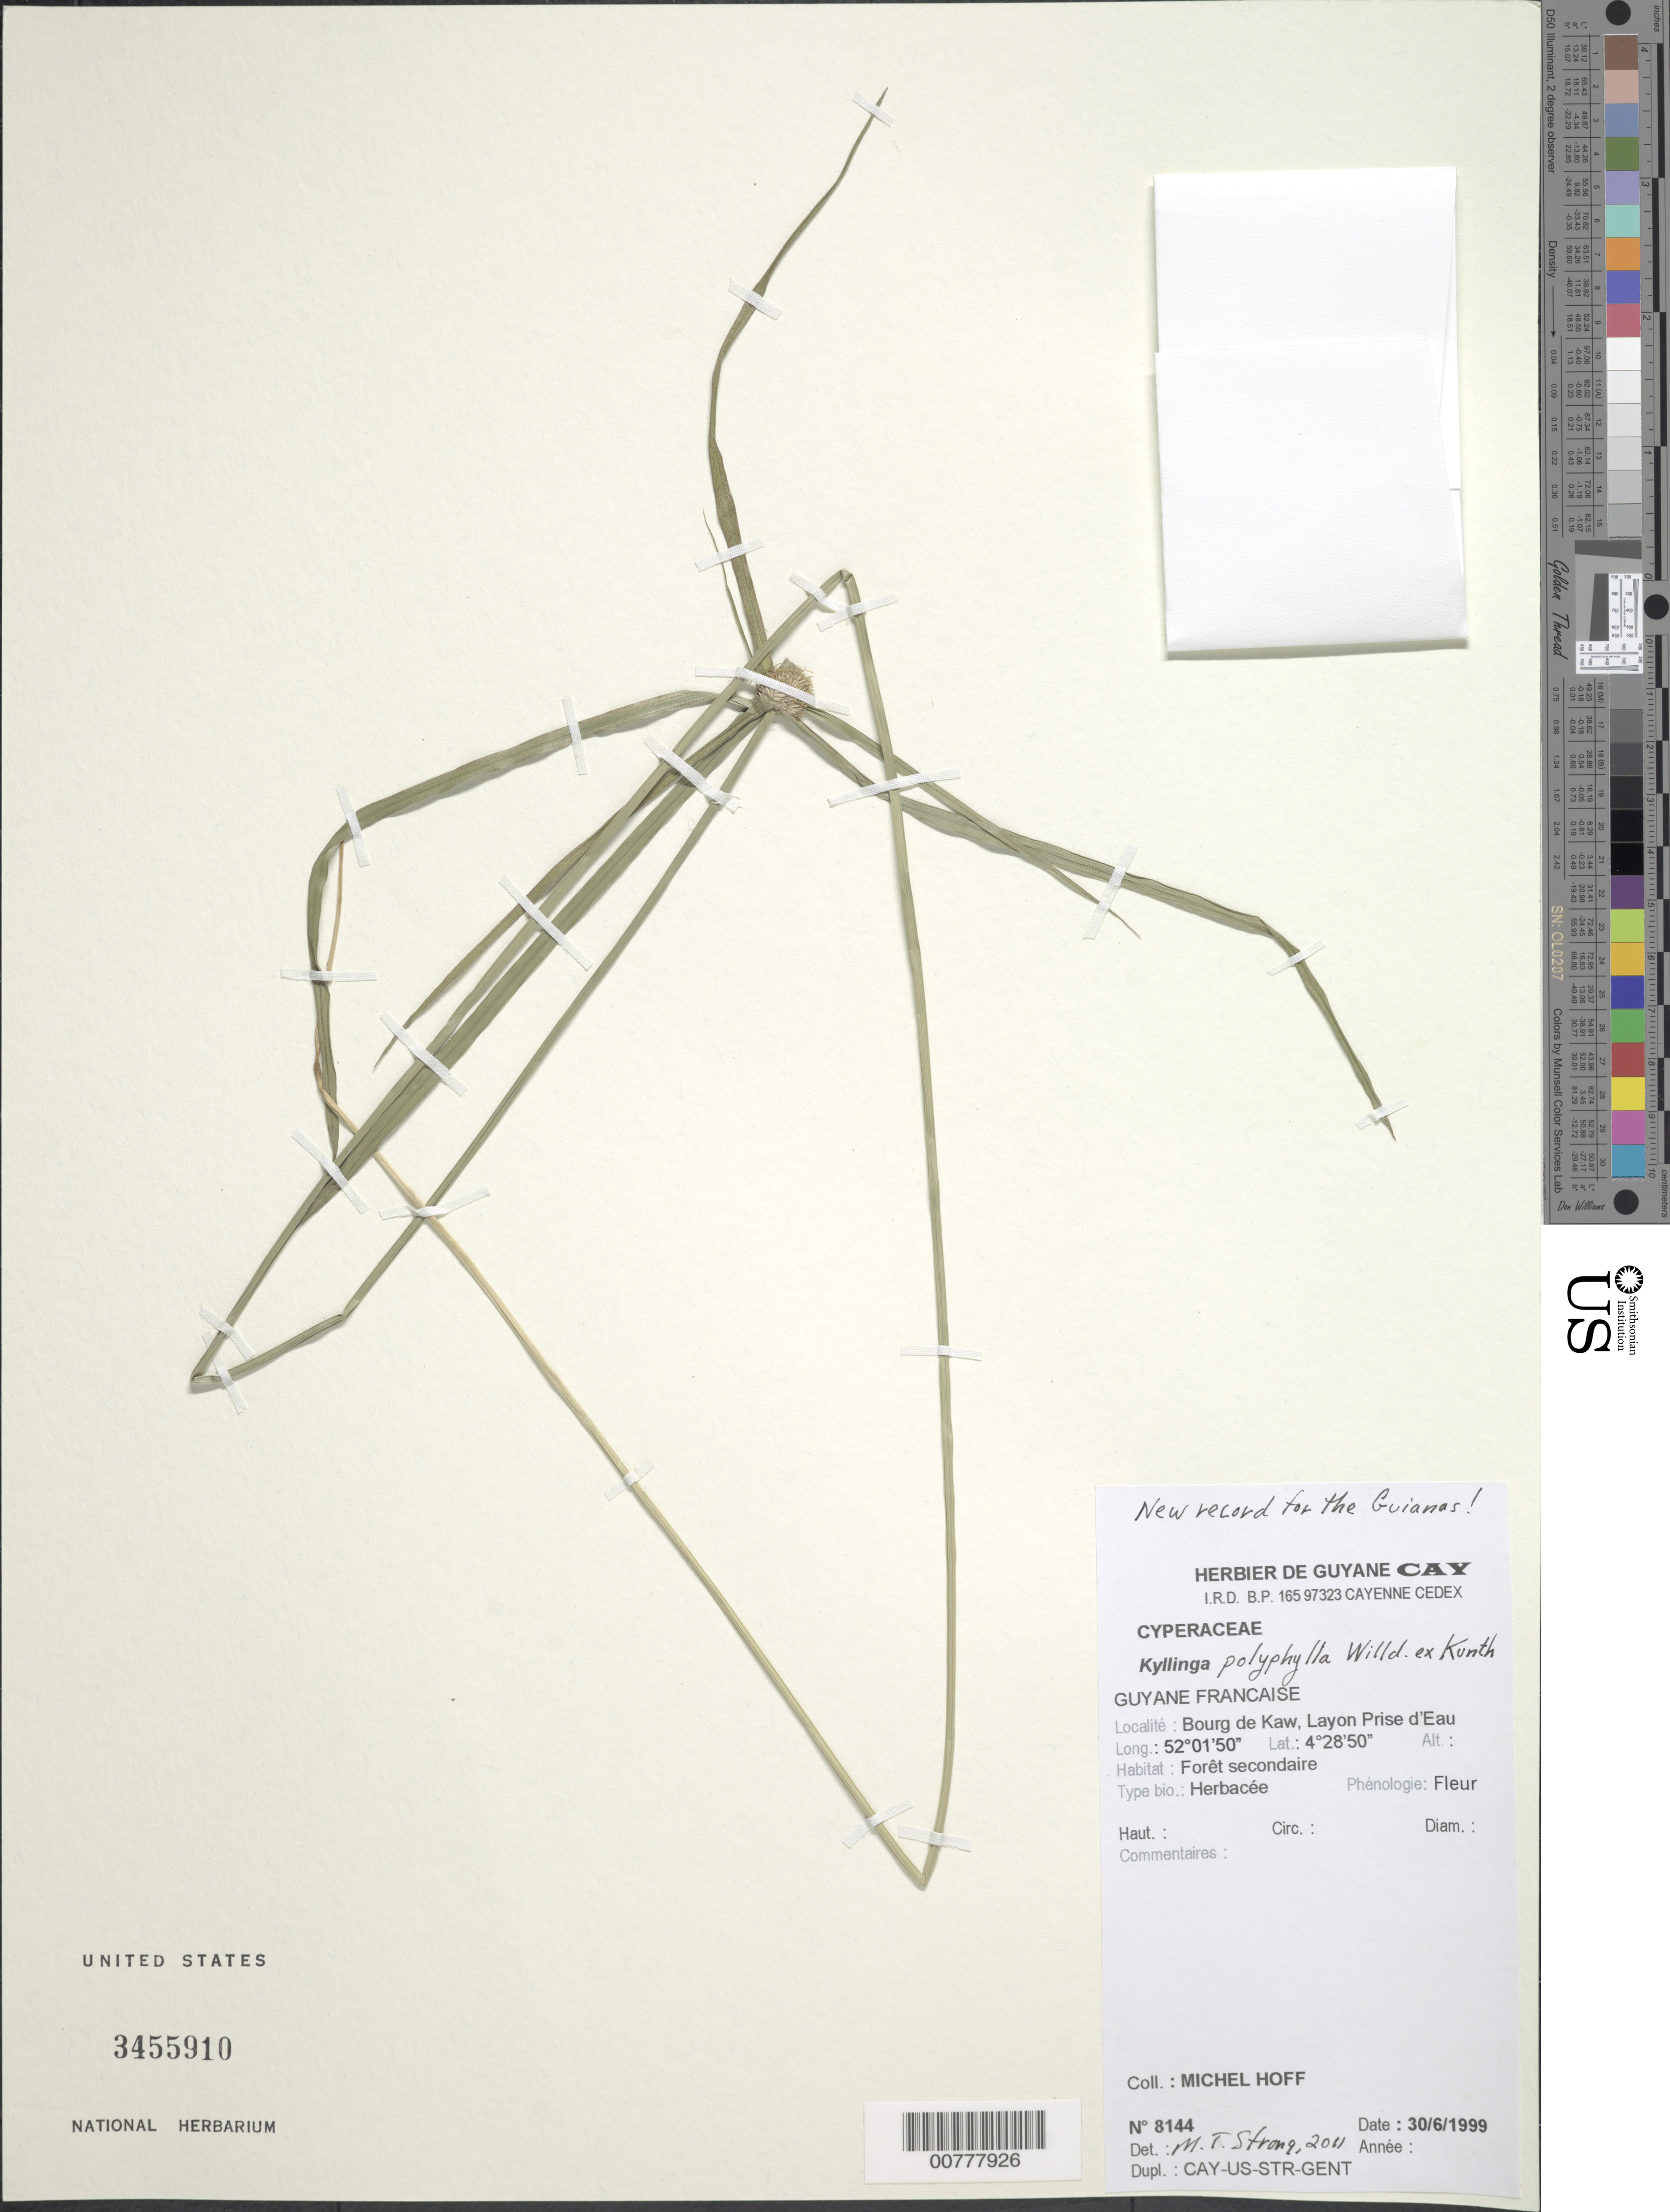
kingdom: Plantae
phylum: Tracheophyta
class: Liliopsida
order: Poales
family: Cyperaceae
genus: Cyperus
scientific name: Cyperus aromaticus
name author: (Ridl.) Mattf. & Kük.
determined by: Strong, M. T., (US), Smithsonian Institution - National Museum of Natural History (UNITED STATES)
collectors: M. Hoff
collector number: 8144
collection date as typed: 30-Jun-99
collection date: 1999-06-30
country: French Guiana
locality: Bourg de Kaw, Layon Prise d'Eau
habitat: Forêt secondaire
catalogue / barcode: US 3455910